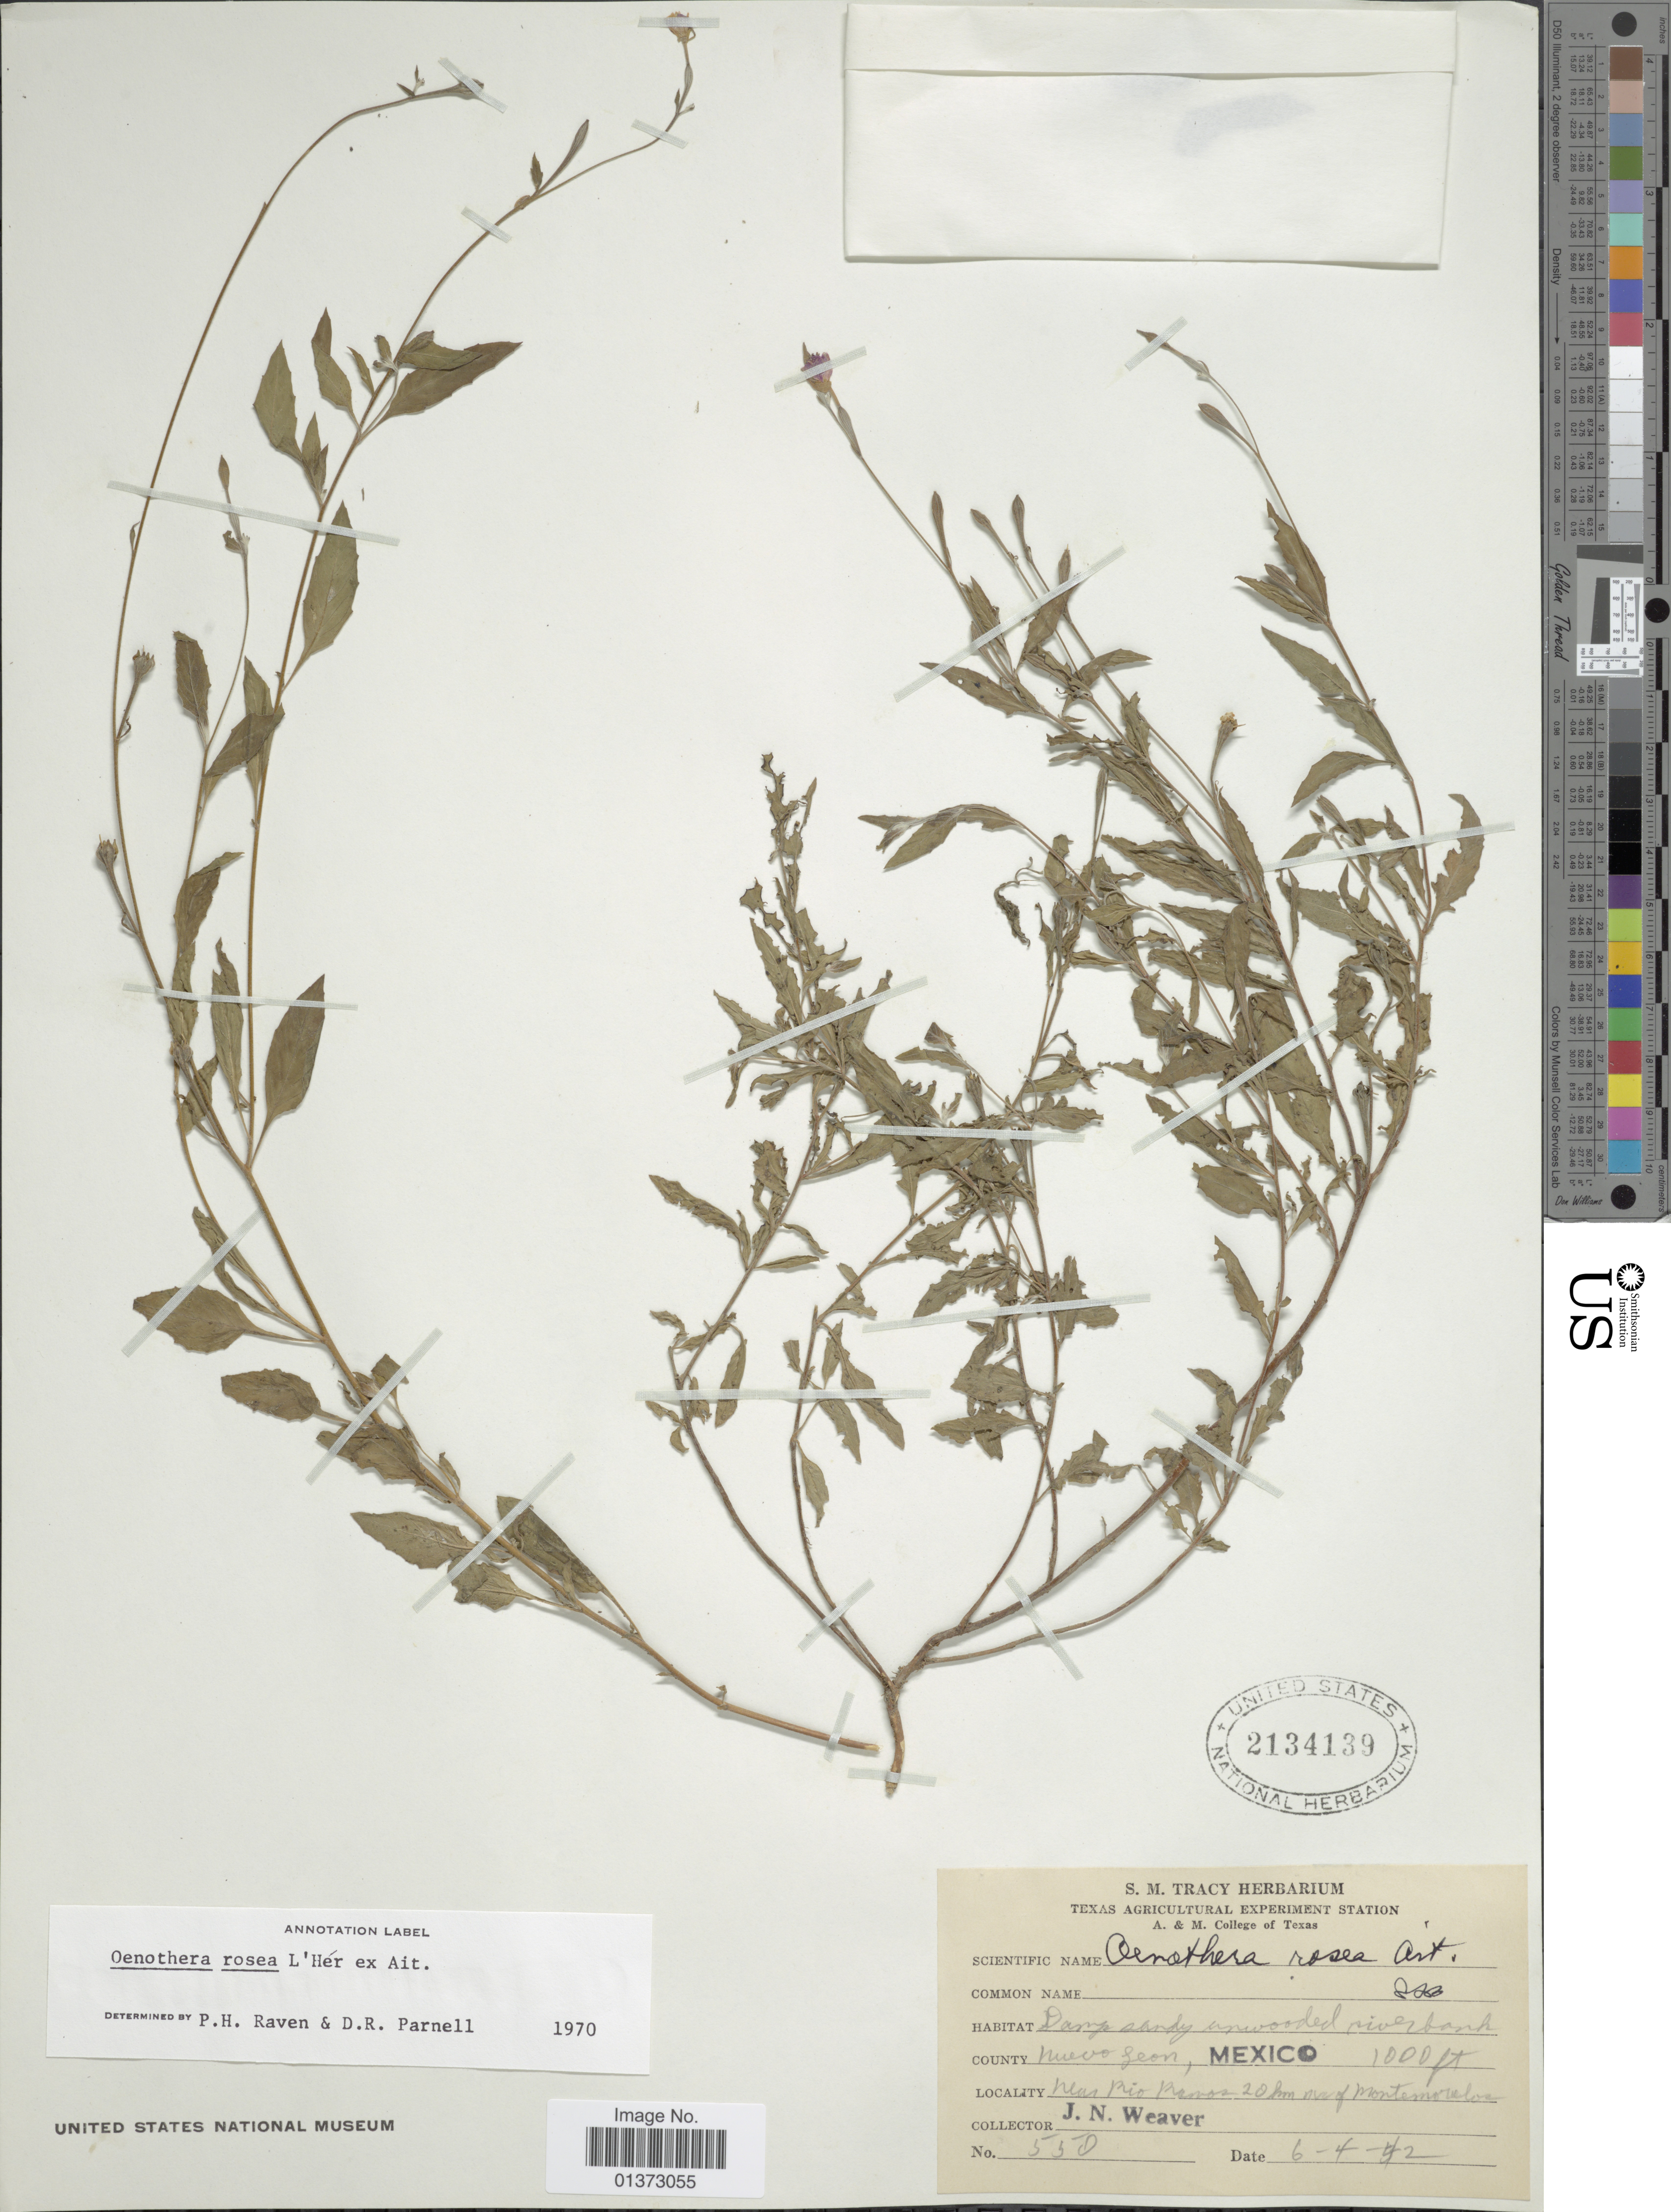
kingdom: Plantae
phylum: Tracheophyta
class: Magnoliopsida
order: Myrtales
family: Onagraceae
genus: Oenothera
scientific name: Oenothera rosea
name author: L'Hér. ex Aiton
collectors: J. N. Weaver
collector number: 558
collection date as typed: Transcribed d/m/y: 6/4/42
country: Mexico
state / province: Nuevo León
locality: Near Rio Ranos 28 km NW of Monterrey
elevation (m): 305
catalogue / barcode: US 2134139